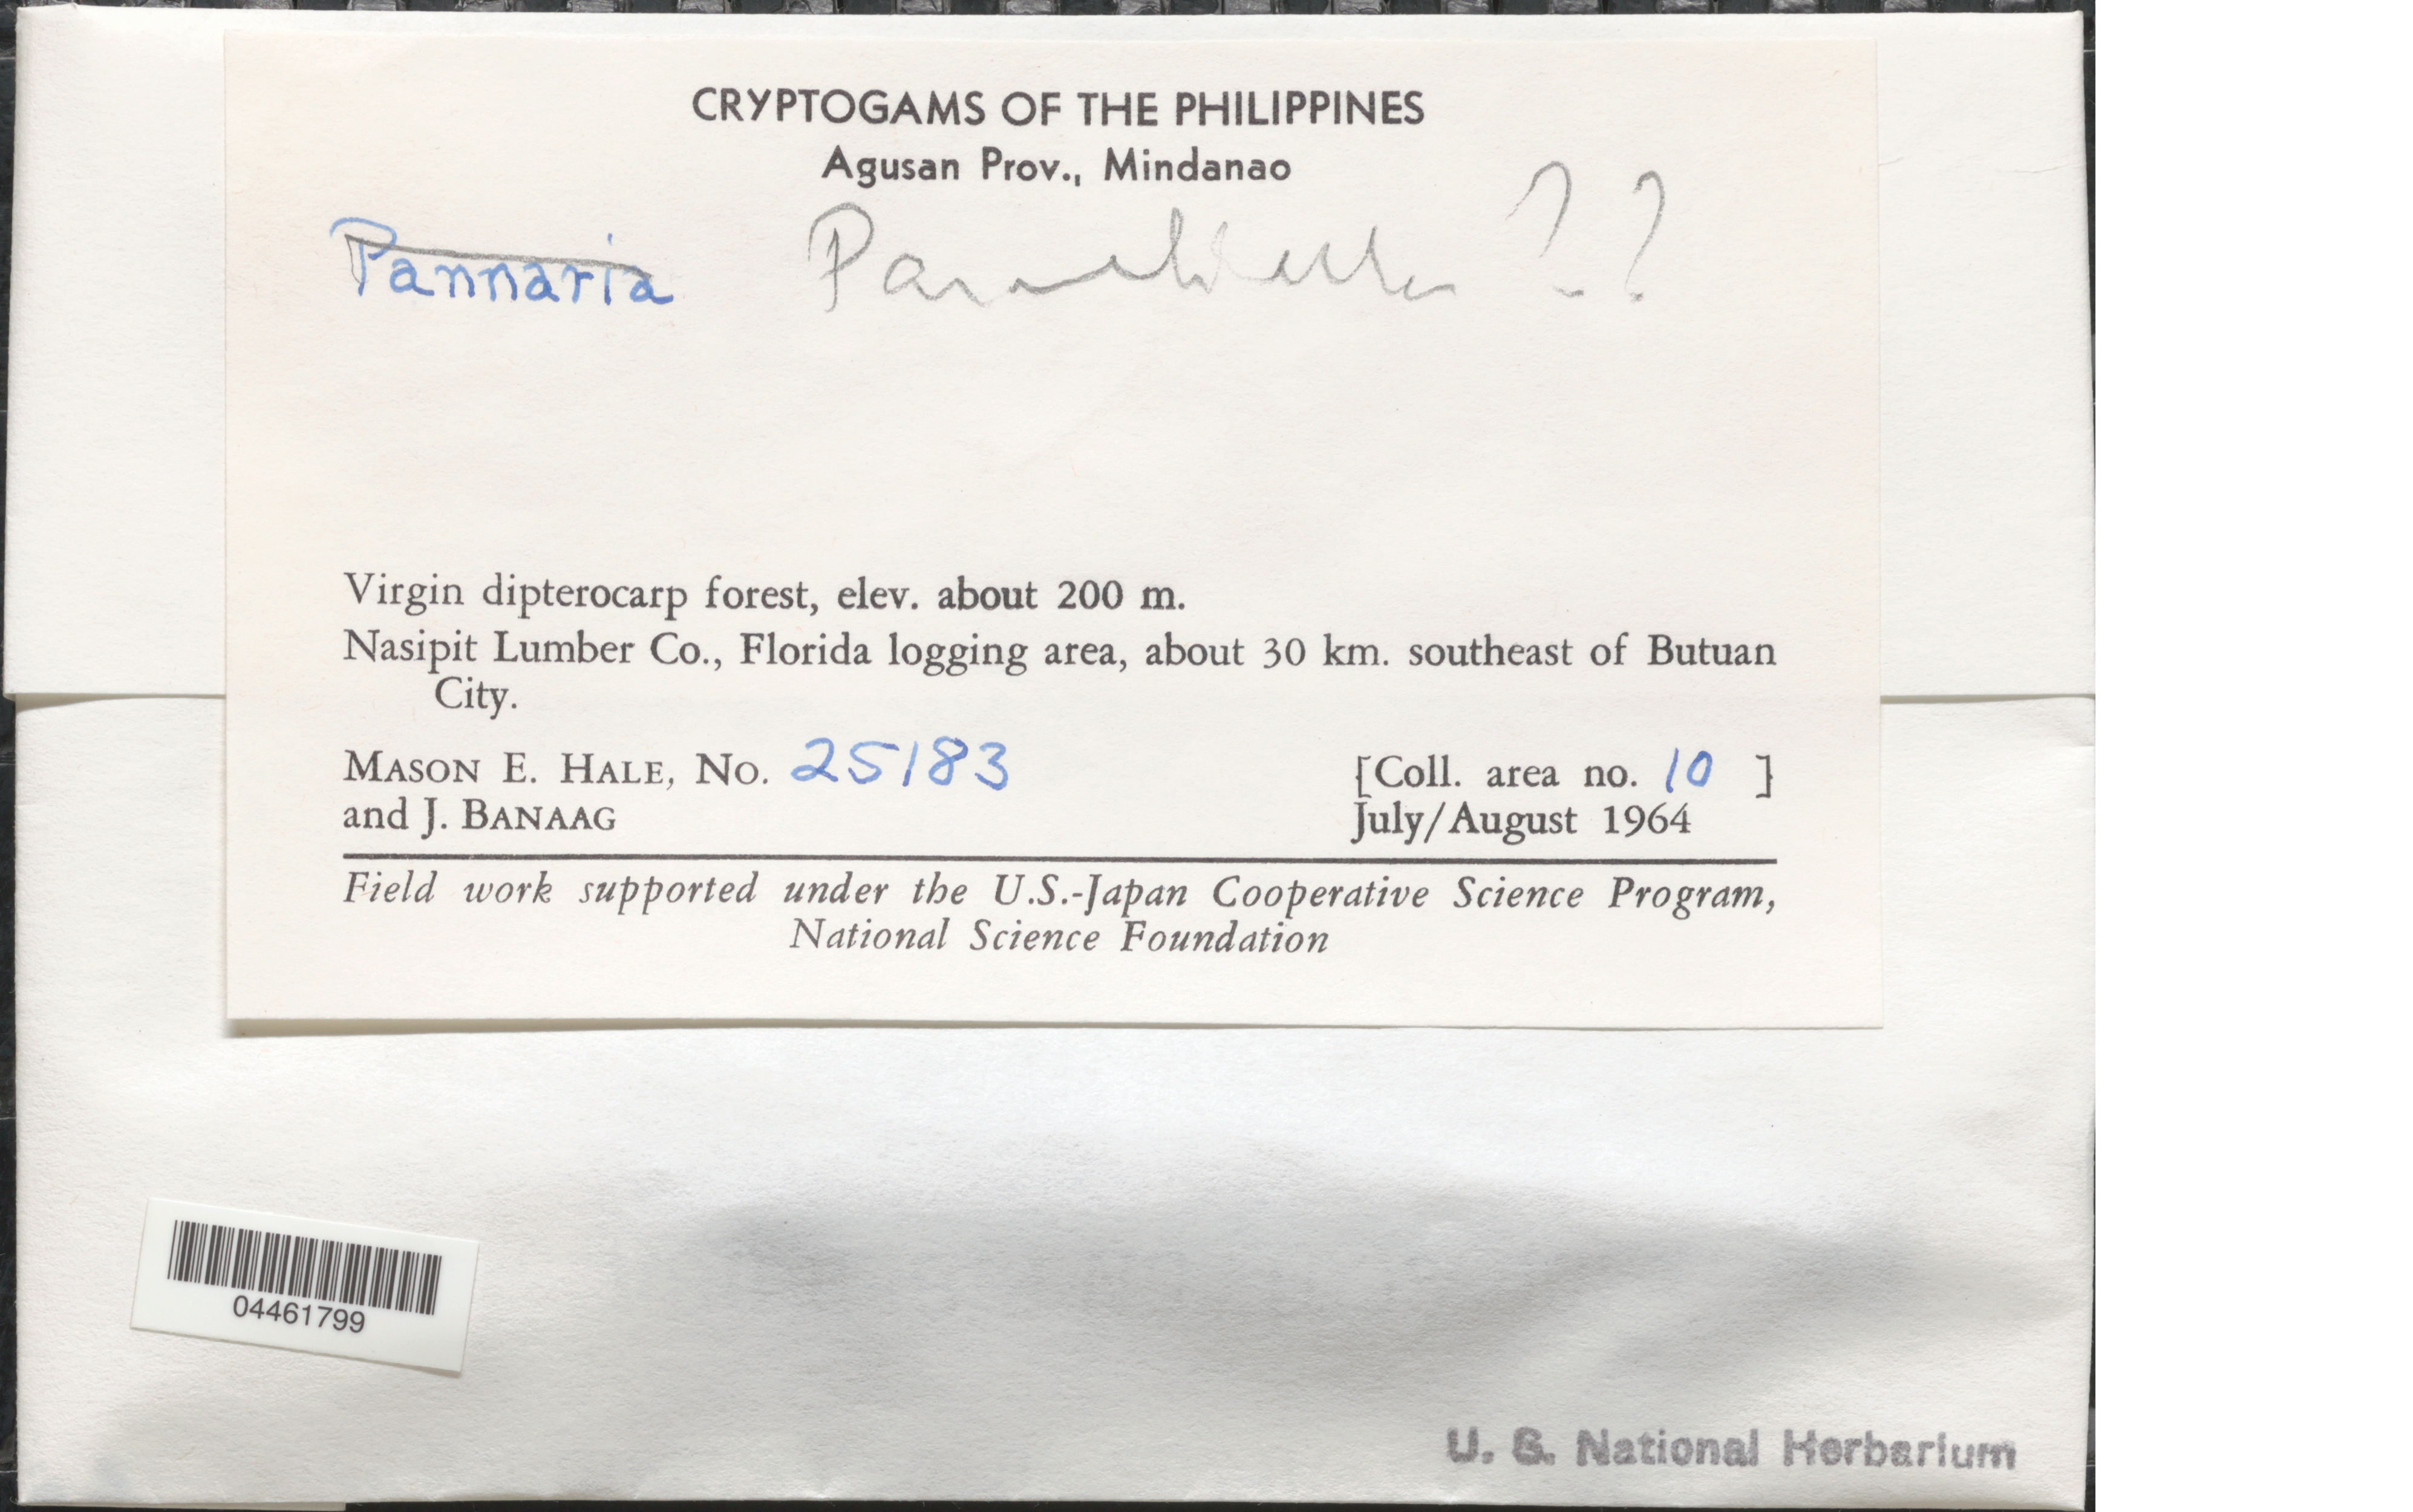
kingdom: Fungi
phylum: Ascomycota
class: Lecanoromycetes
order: Peltigerales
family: Pannariaceae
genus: Parmeliella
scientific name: Parmeliella sp.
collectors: M. Hale & J. Banaag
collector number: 25183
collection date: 1964-07/1964-08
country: Philippines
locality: Agusan Prov., Mindanao. Nasipit Lumber Co., Florida logging area, about 30 km. southeast of Butuan City.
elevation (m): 200